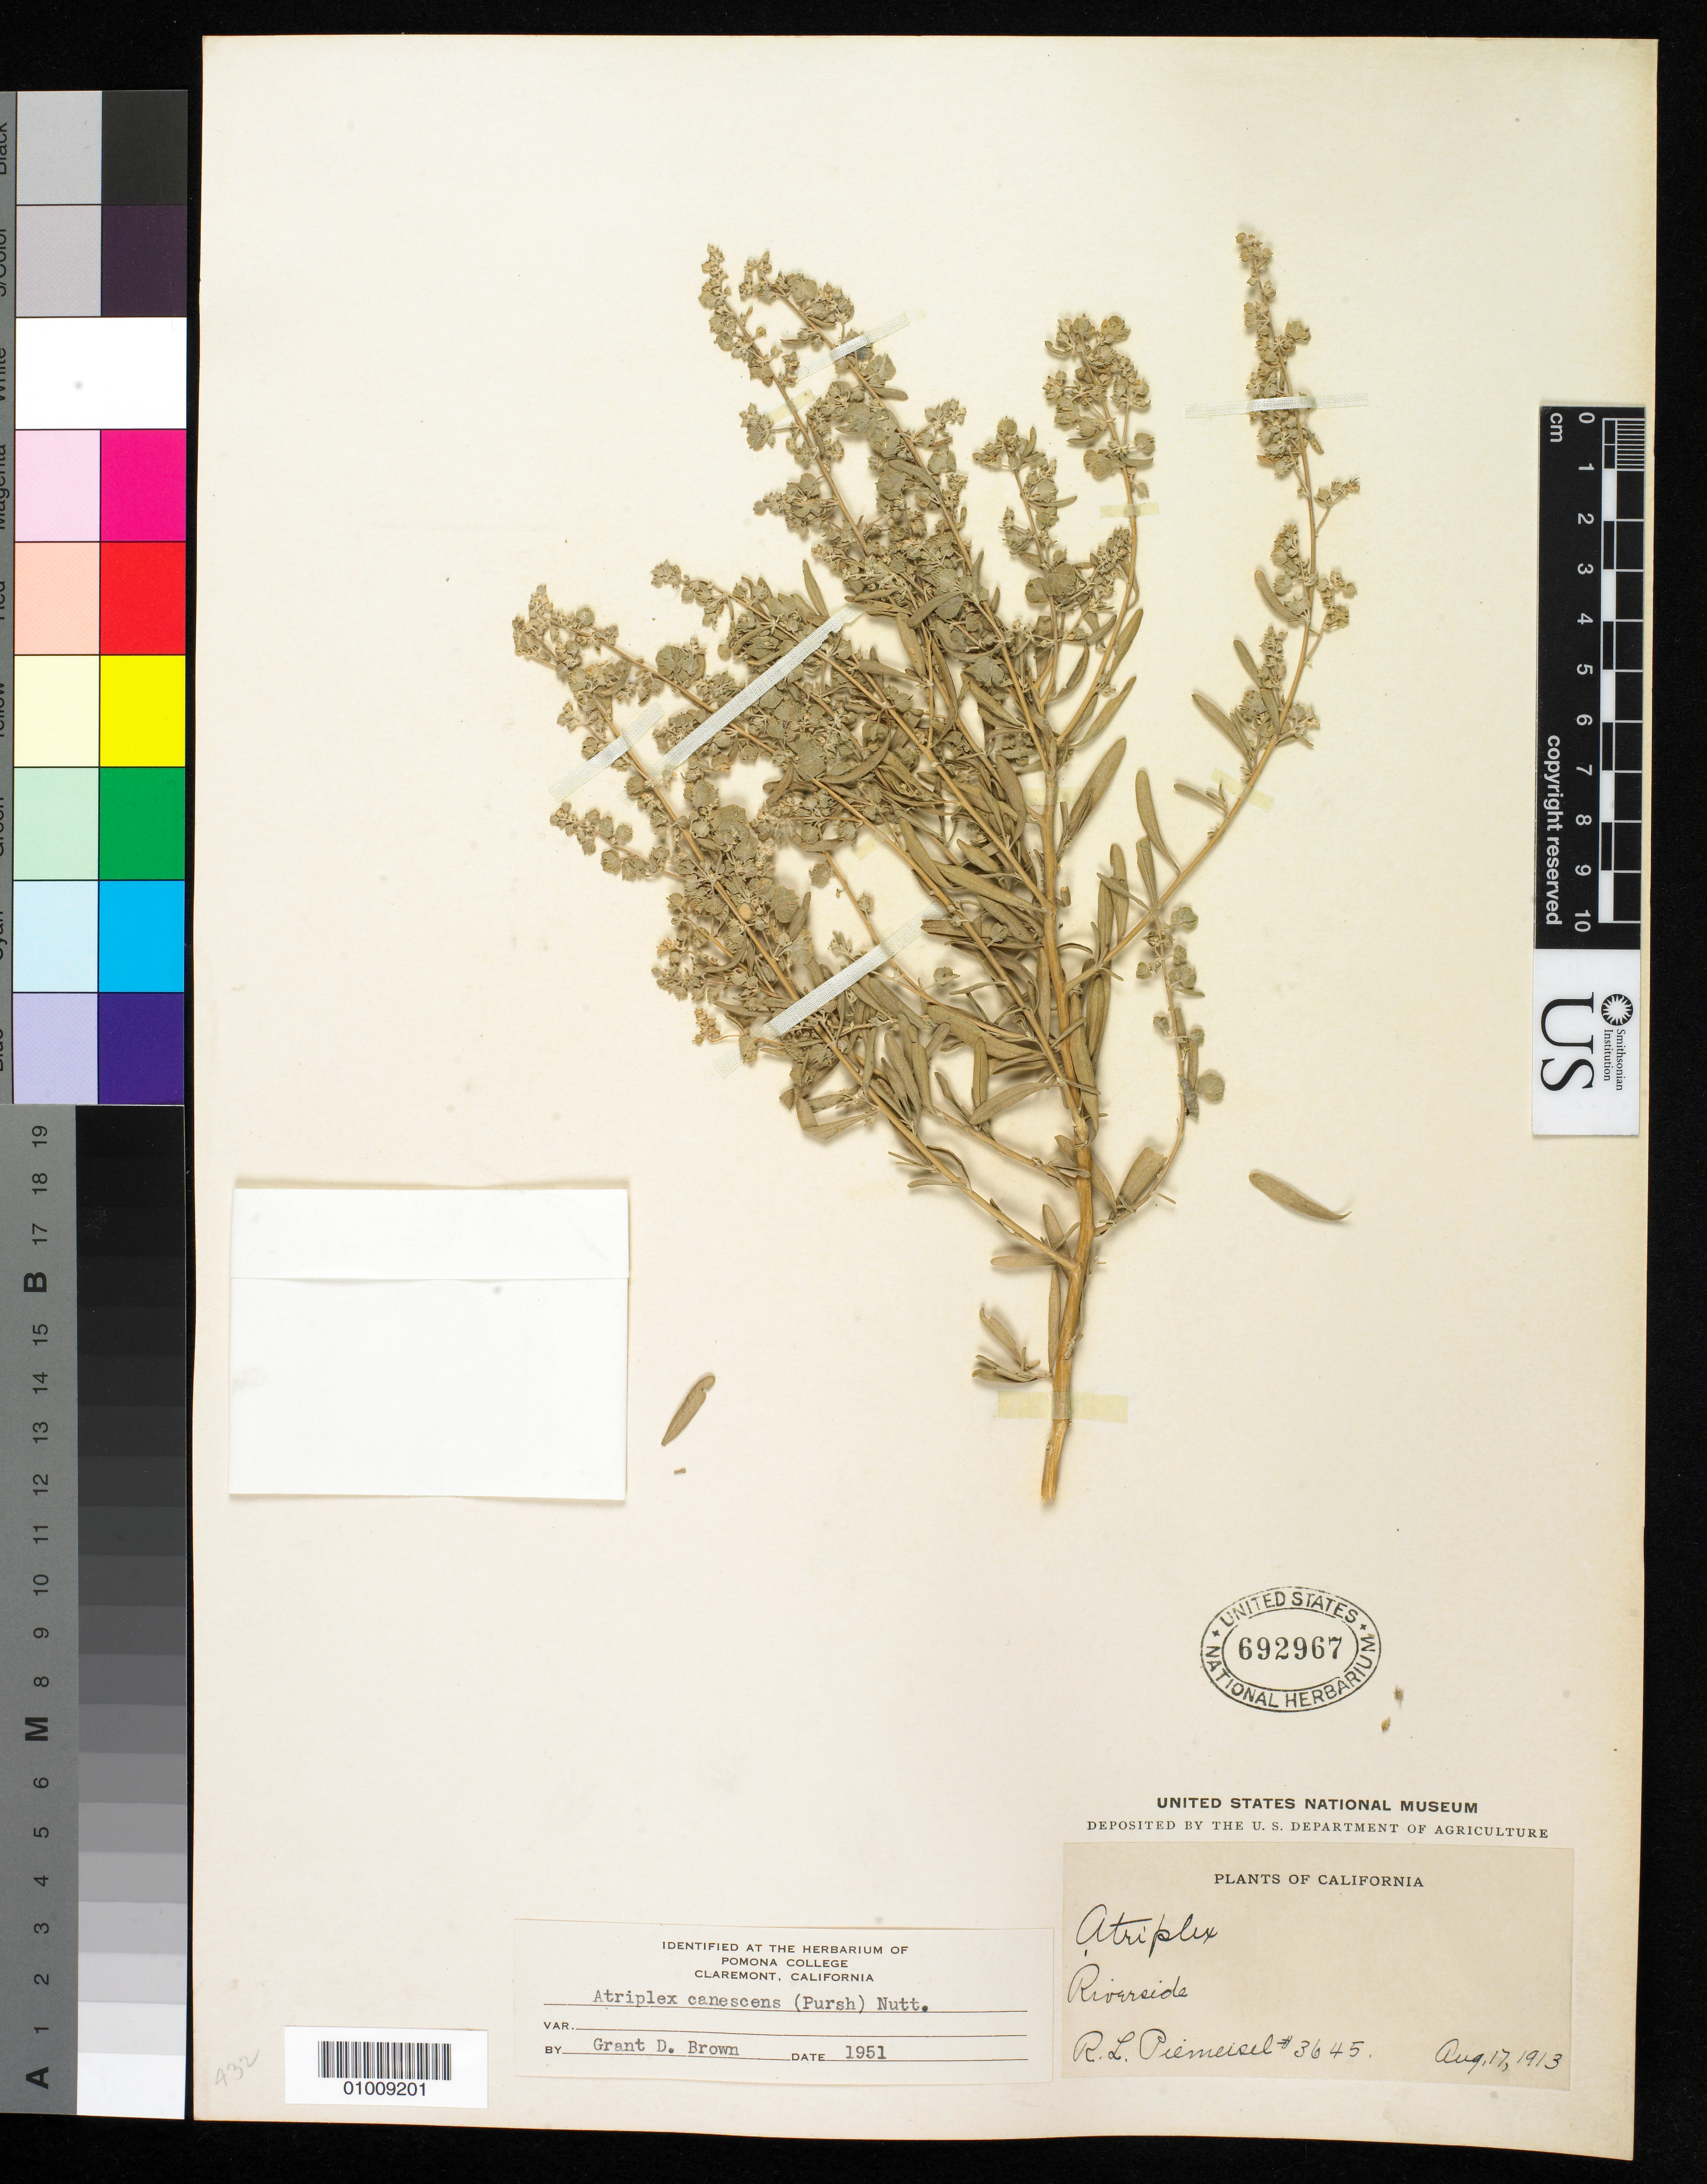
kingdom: Plantae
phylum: Tracheophyta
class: Magnoliopsida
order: Caryophyllales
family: Amaranthaceae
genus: Atriplex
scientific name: Atriplex canescens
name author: (Pursh) Nutt.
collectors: R. Piemeisel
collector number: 3645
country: United States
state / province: California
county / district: Riverside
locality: Riverside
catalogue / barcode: US 692967